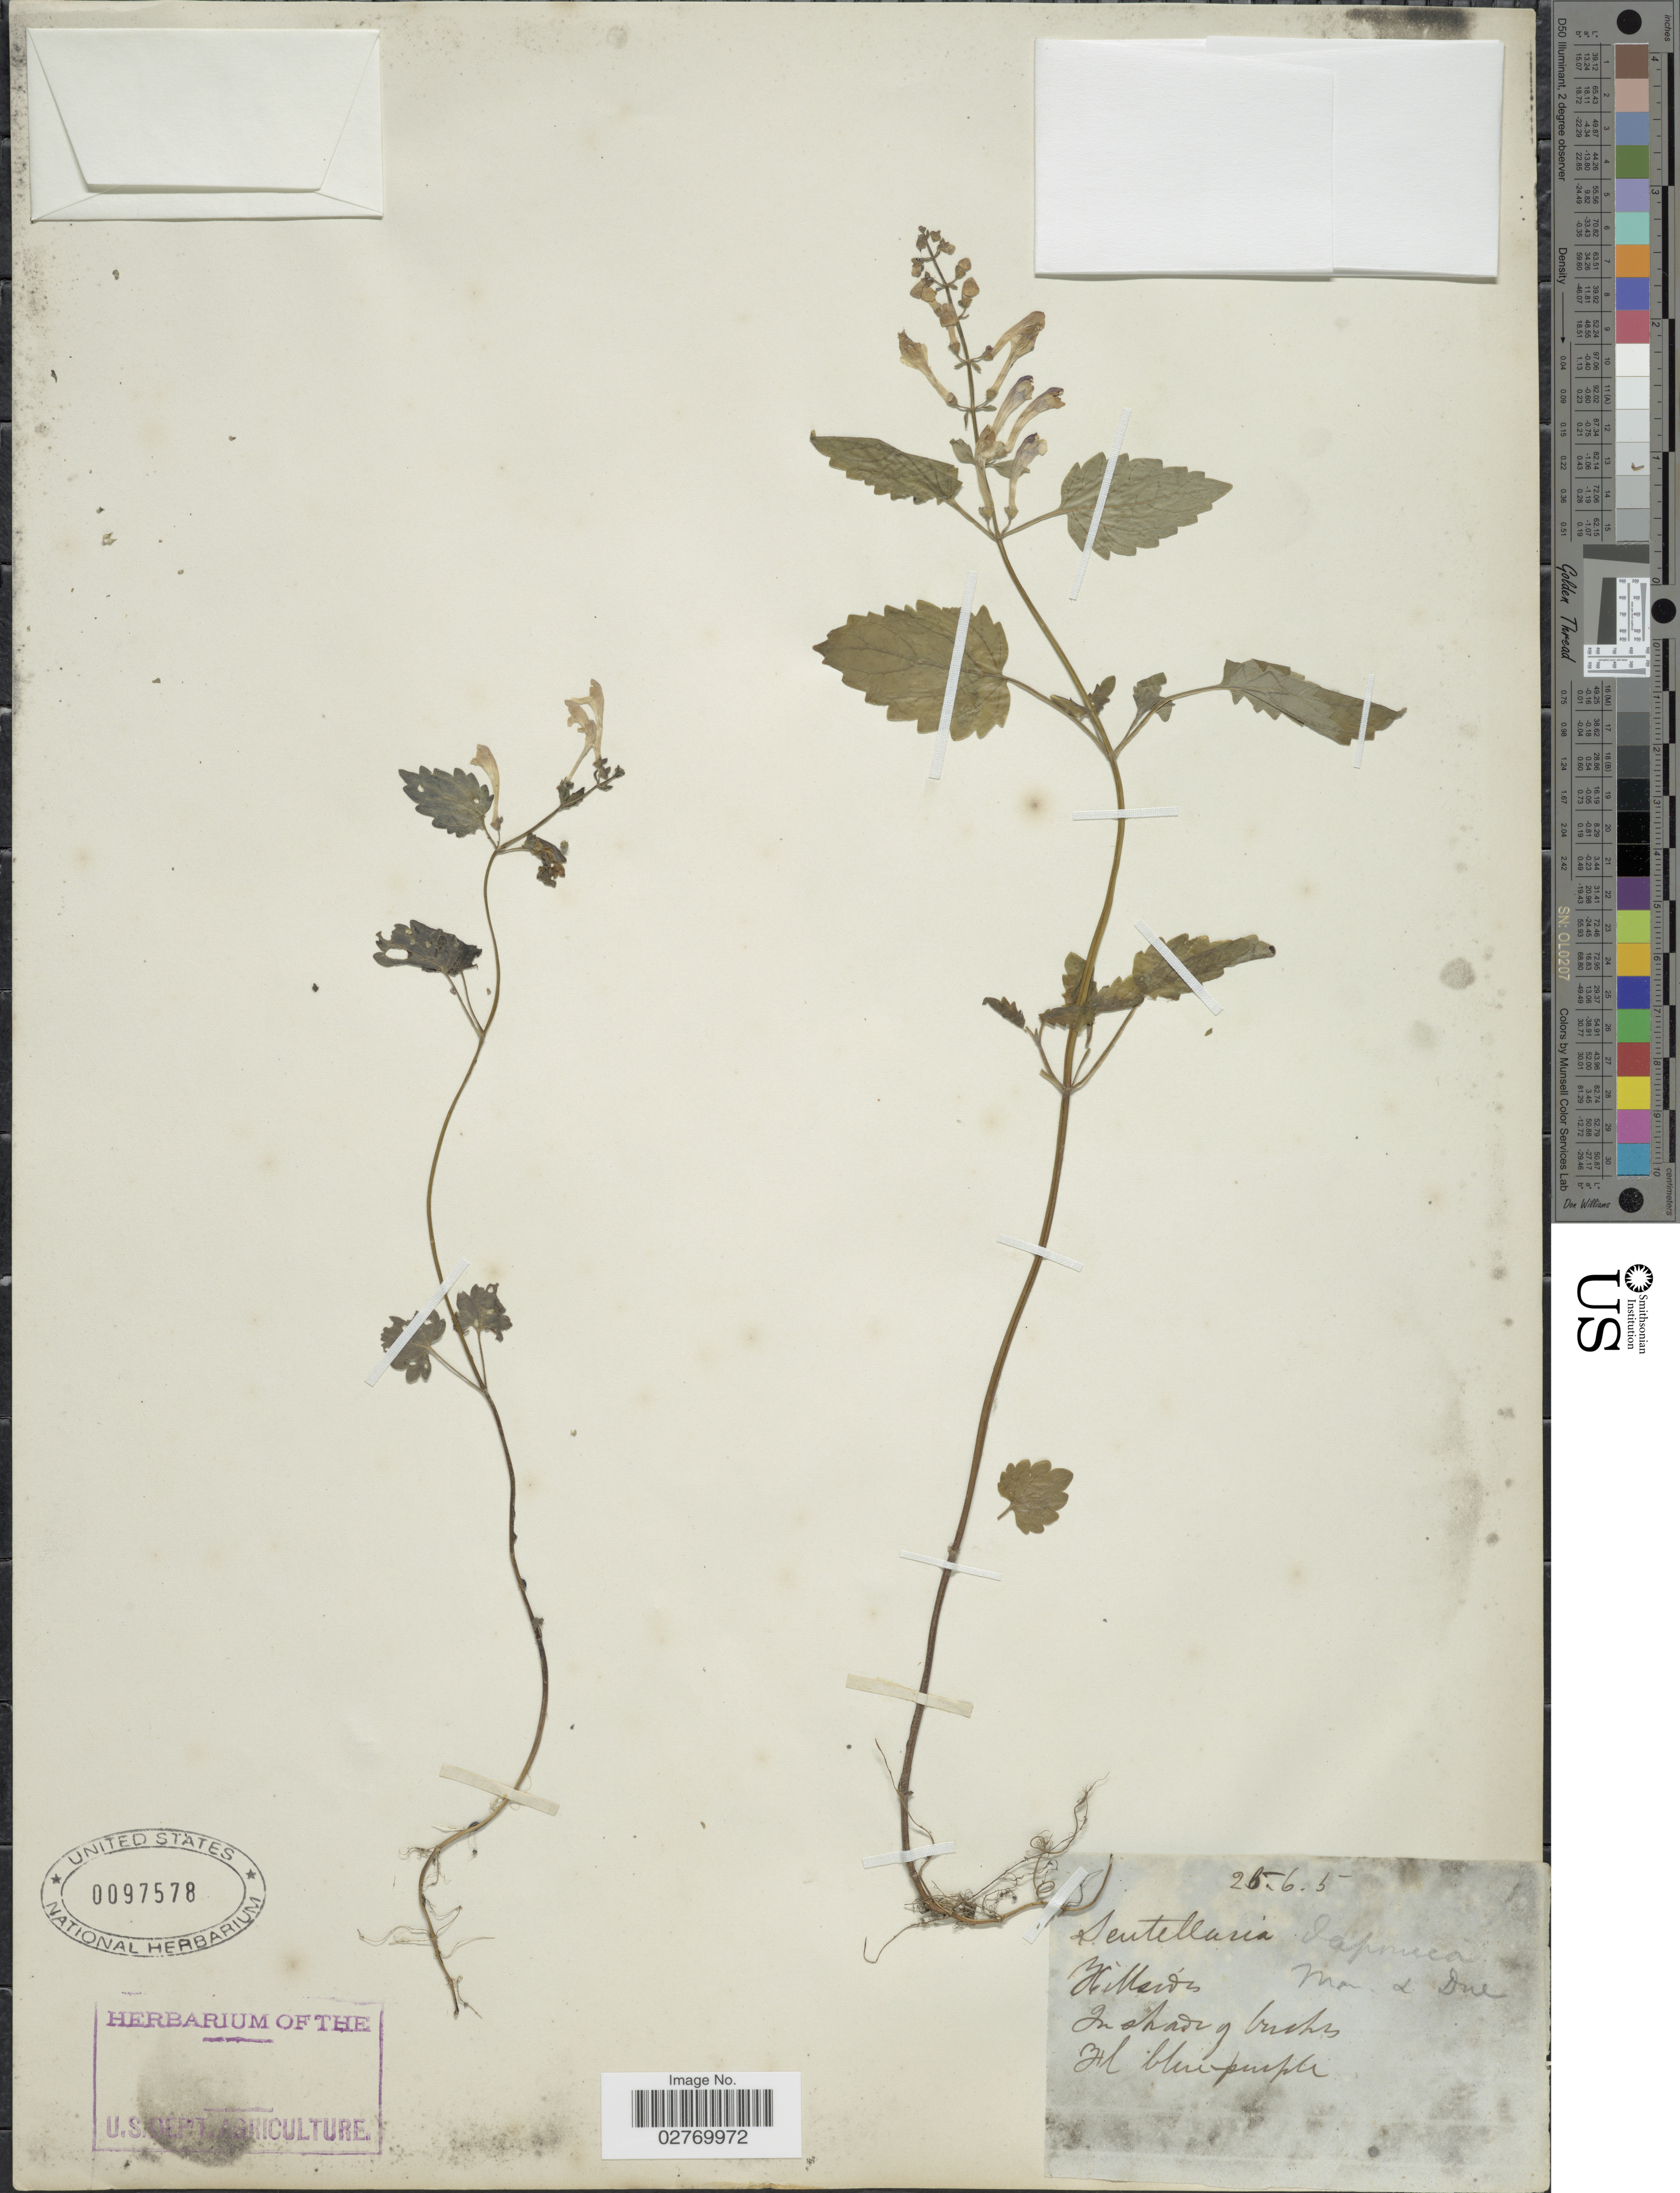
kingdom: Plantae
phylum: Tracheophyta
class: Magnoliopsida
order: Lamiales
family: Lamiaceae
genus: Scutellaria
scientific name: Scutellaria japonica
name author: Burm. f.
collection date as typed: Transcribed d/m/y: 25/6/5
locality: Hillserd's [interpreted]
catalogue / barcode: US 97578